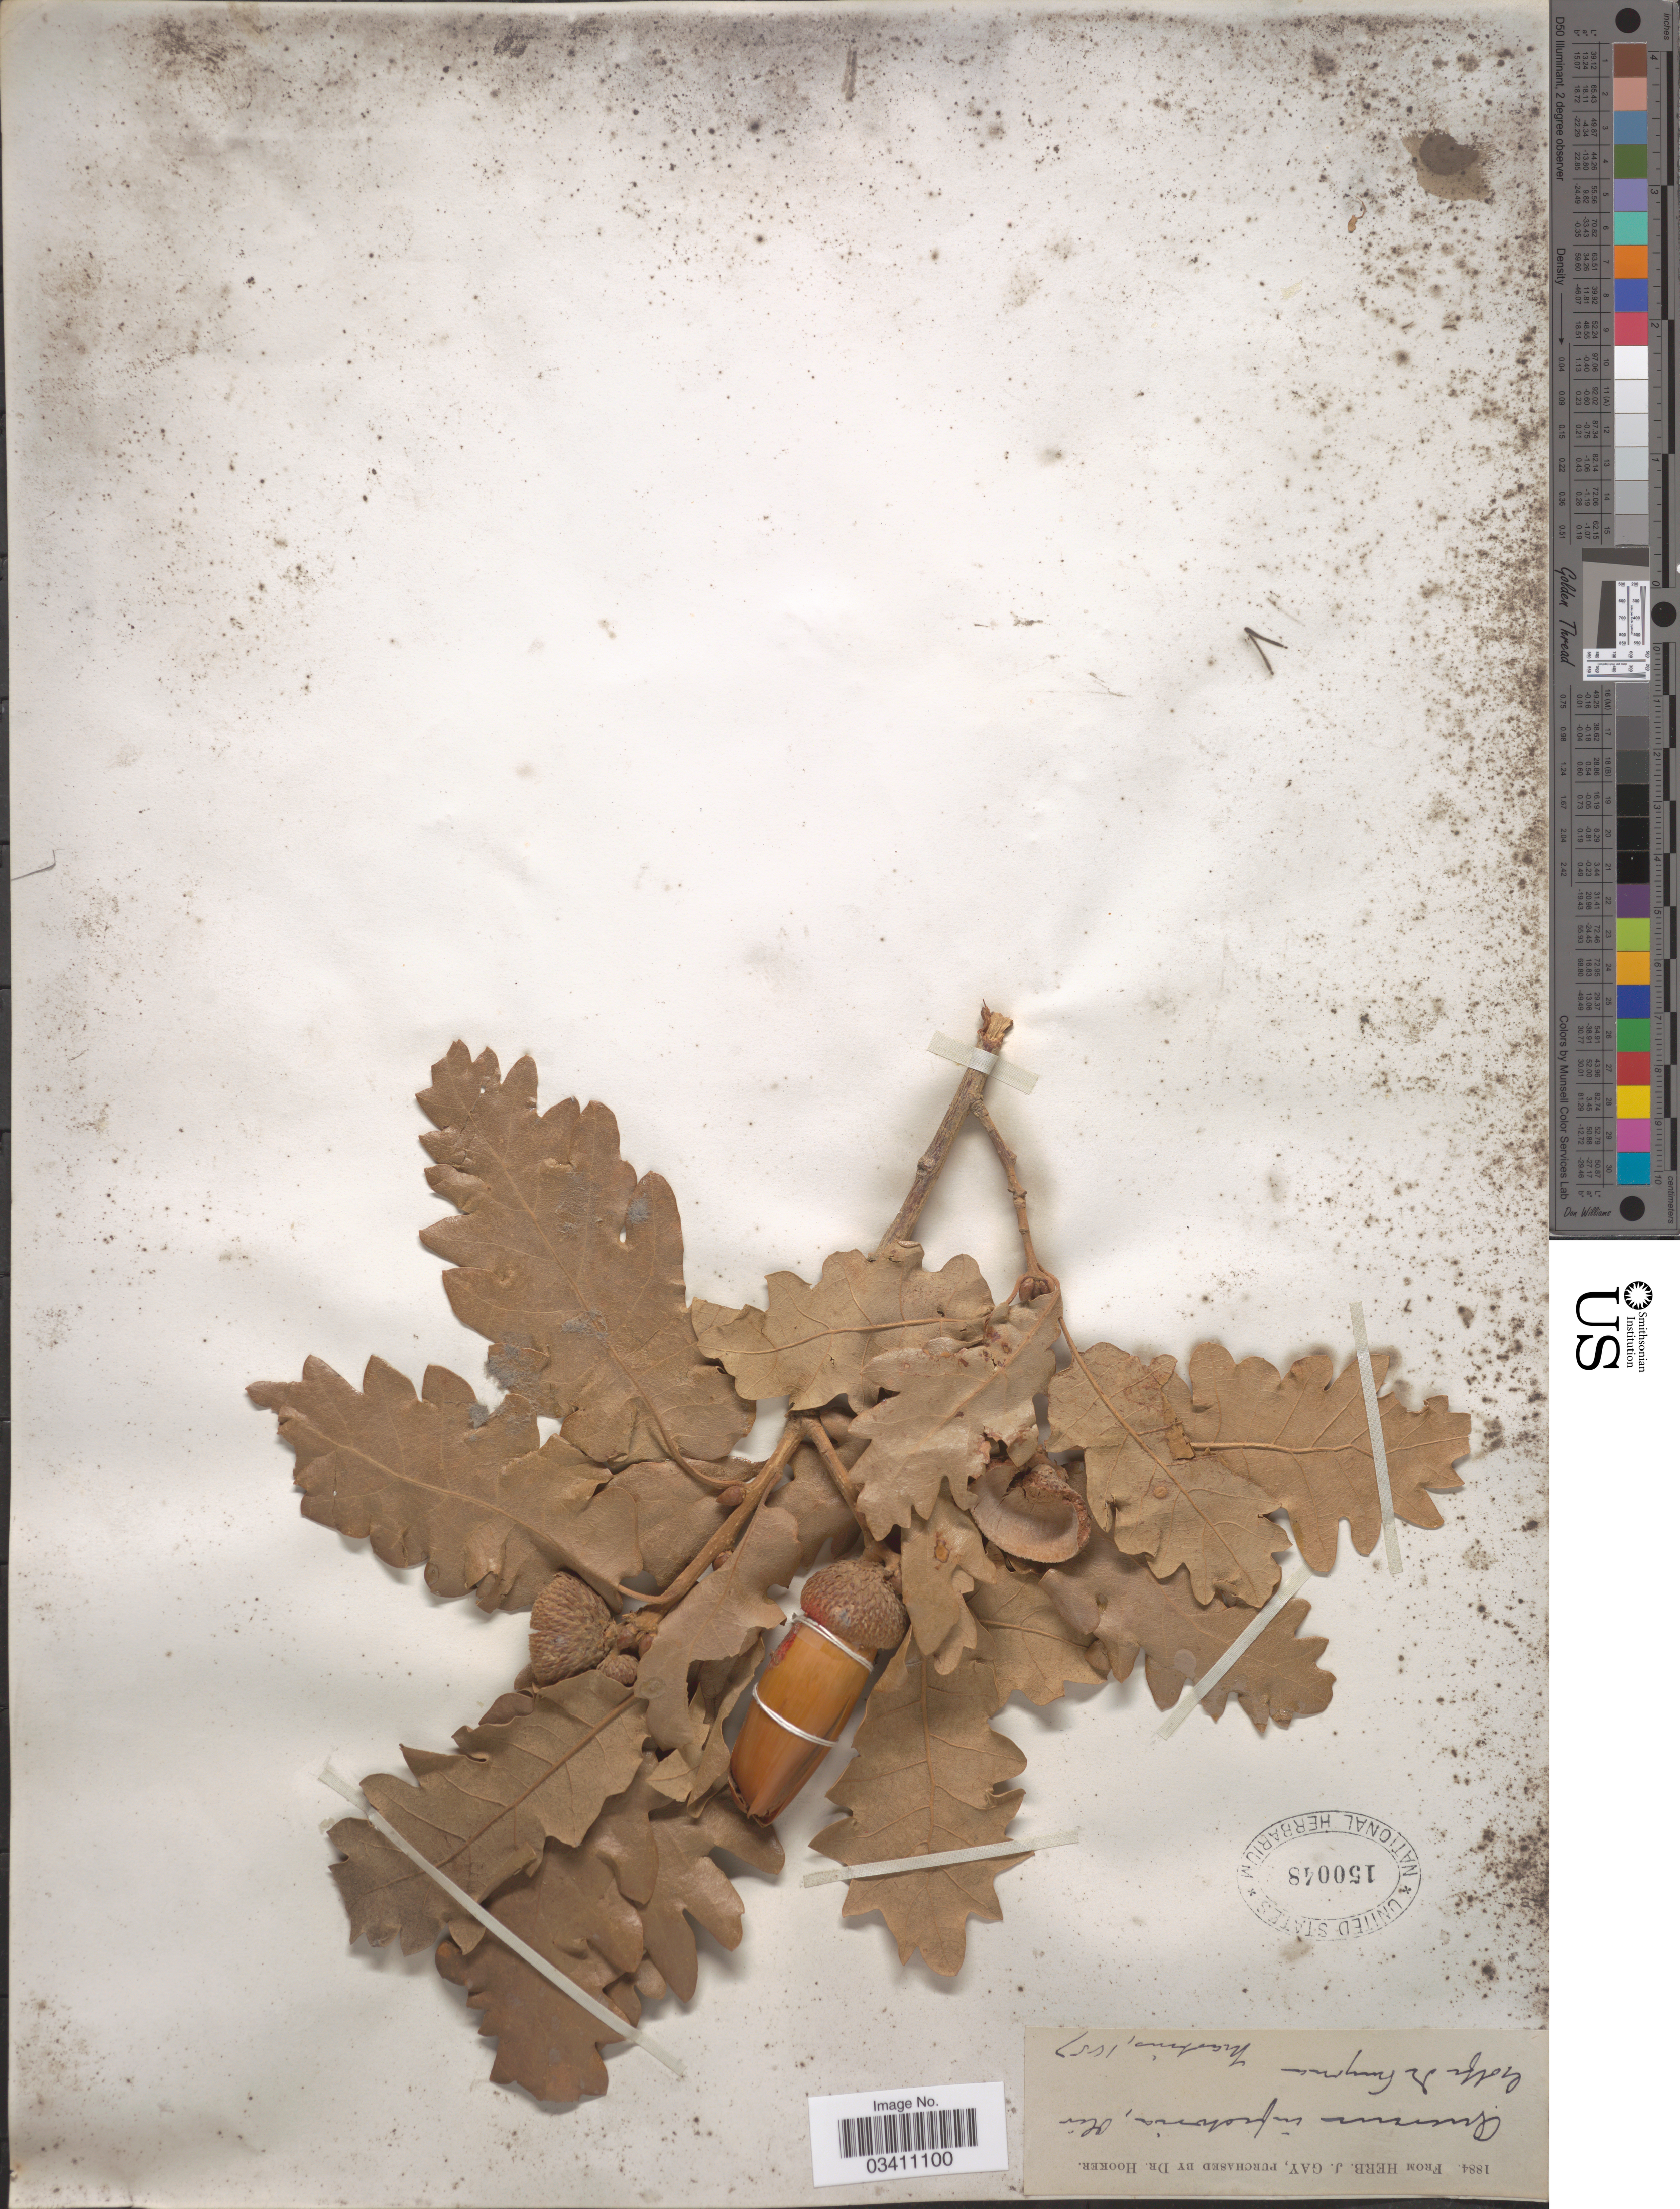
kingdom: Plantae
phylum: Tracheophyta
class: Magnoliopsida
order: Fagales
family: Fagaceae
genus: Quercus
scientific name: Quercus infectoria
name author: Olivier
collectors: -. Martins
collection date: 1857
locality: Golfe de Lungona. [interpreted]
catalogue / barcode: US 150048